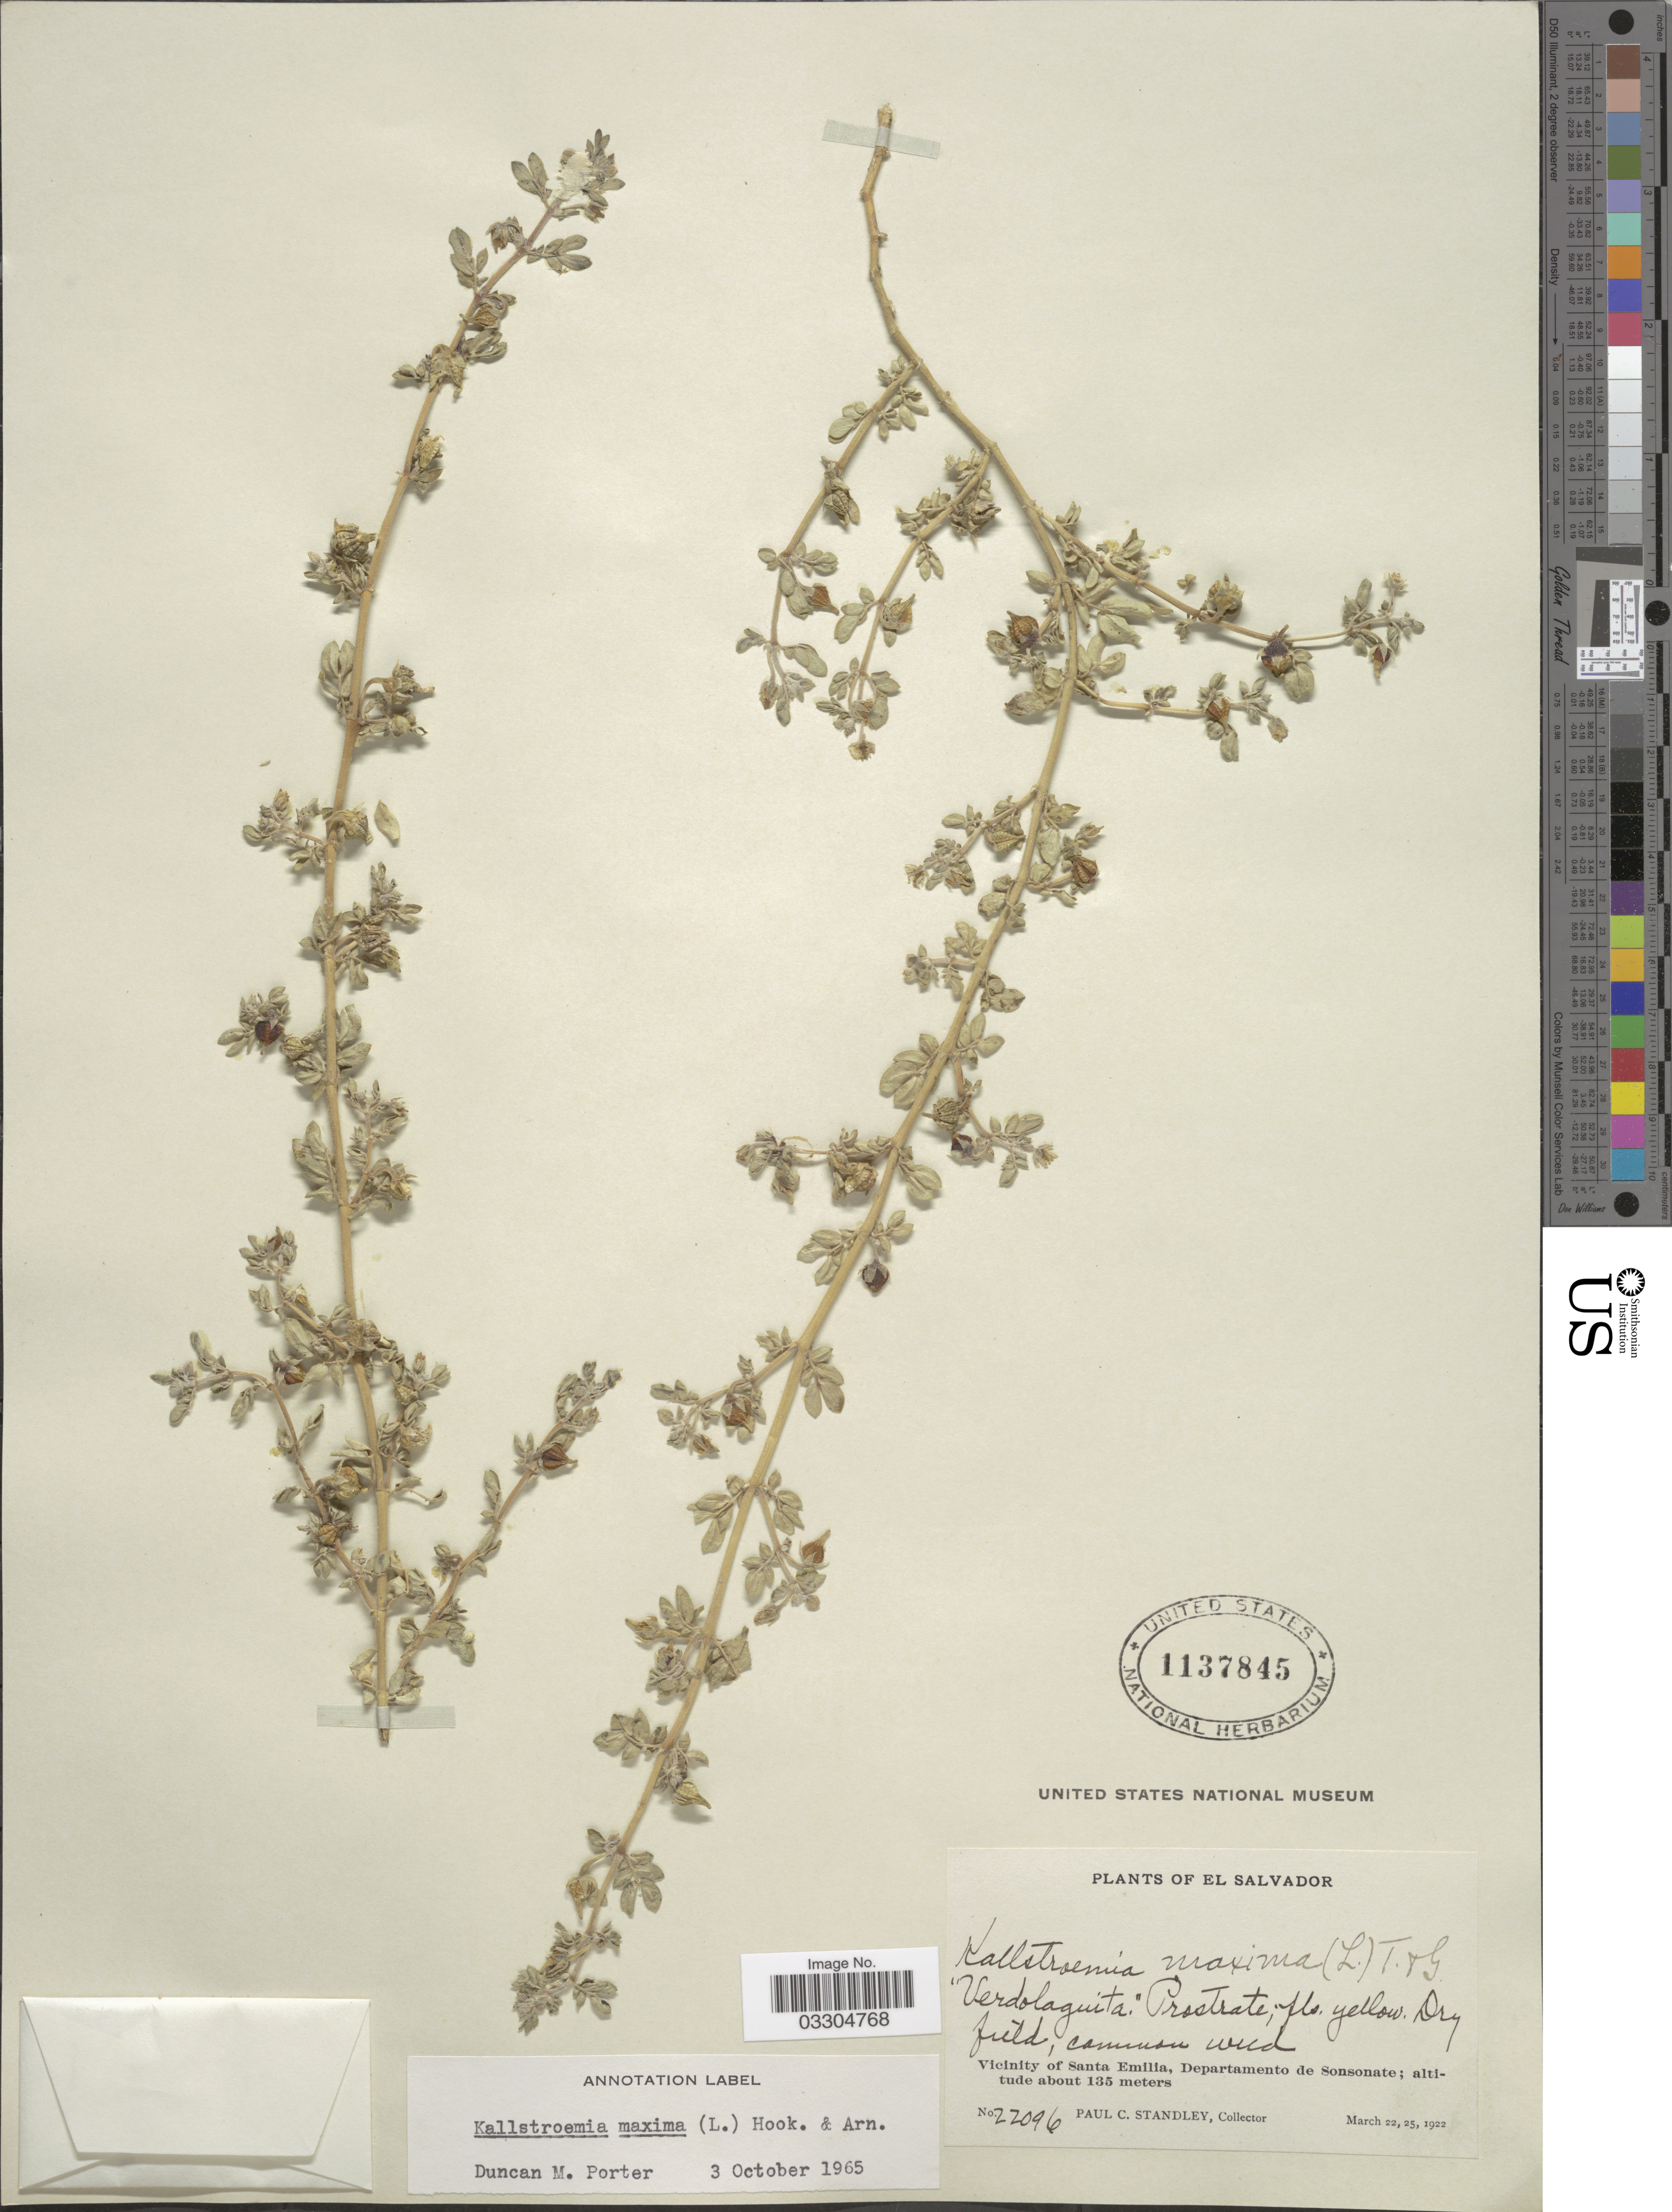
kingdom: Plantae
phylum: Tracheophyta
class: Magnoliopsida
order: Zygophyllales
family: Zygophyllaceae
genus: Kallstroemia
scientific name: Kallstroemia maxima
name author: (L.) Hook. & Arn.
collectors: P. C. Standley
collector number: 22096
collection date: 1922-03-22/1922-03-25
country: El Salvador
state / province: Sonsonate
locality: Vicinity of Santa Emilia, Departamento de Sonsonate.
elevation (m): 135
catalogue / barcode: US 1137845